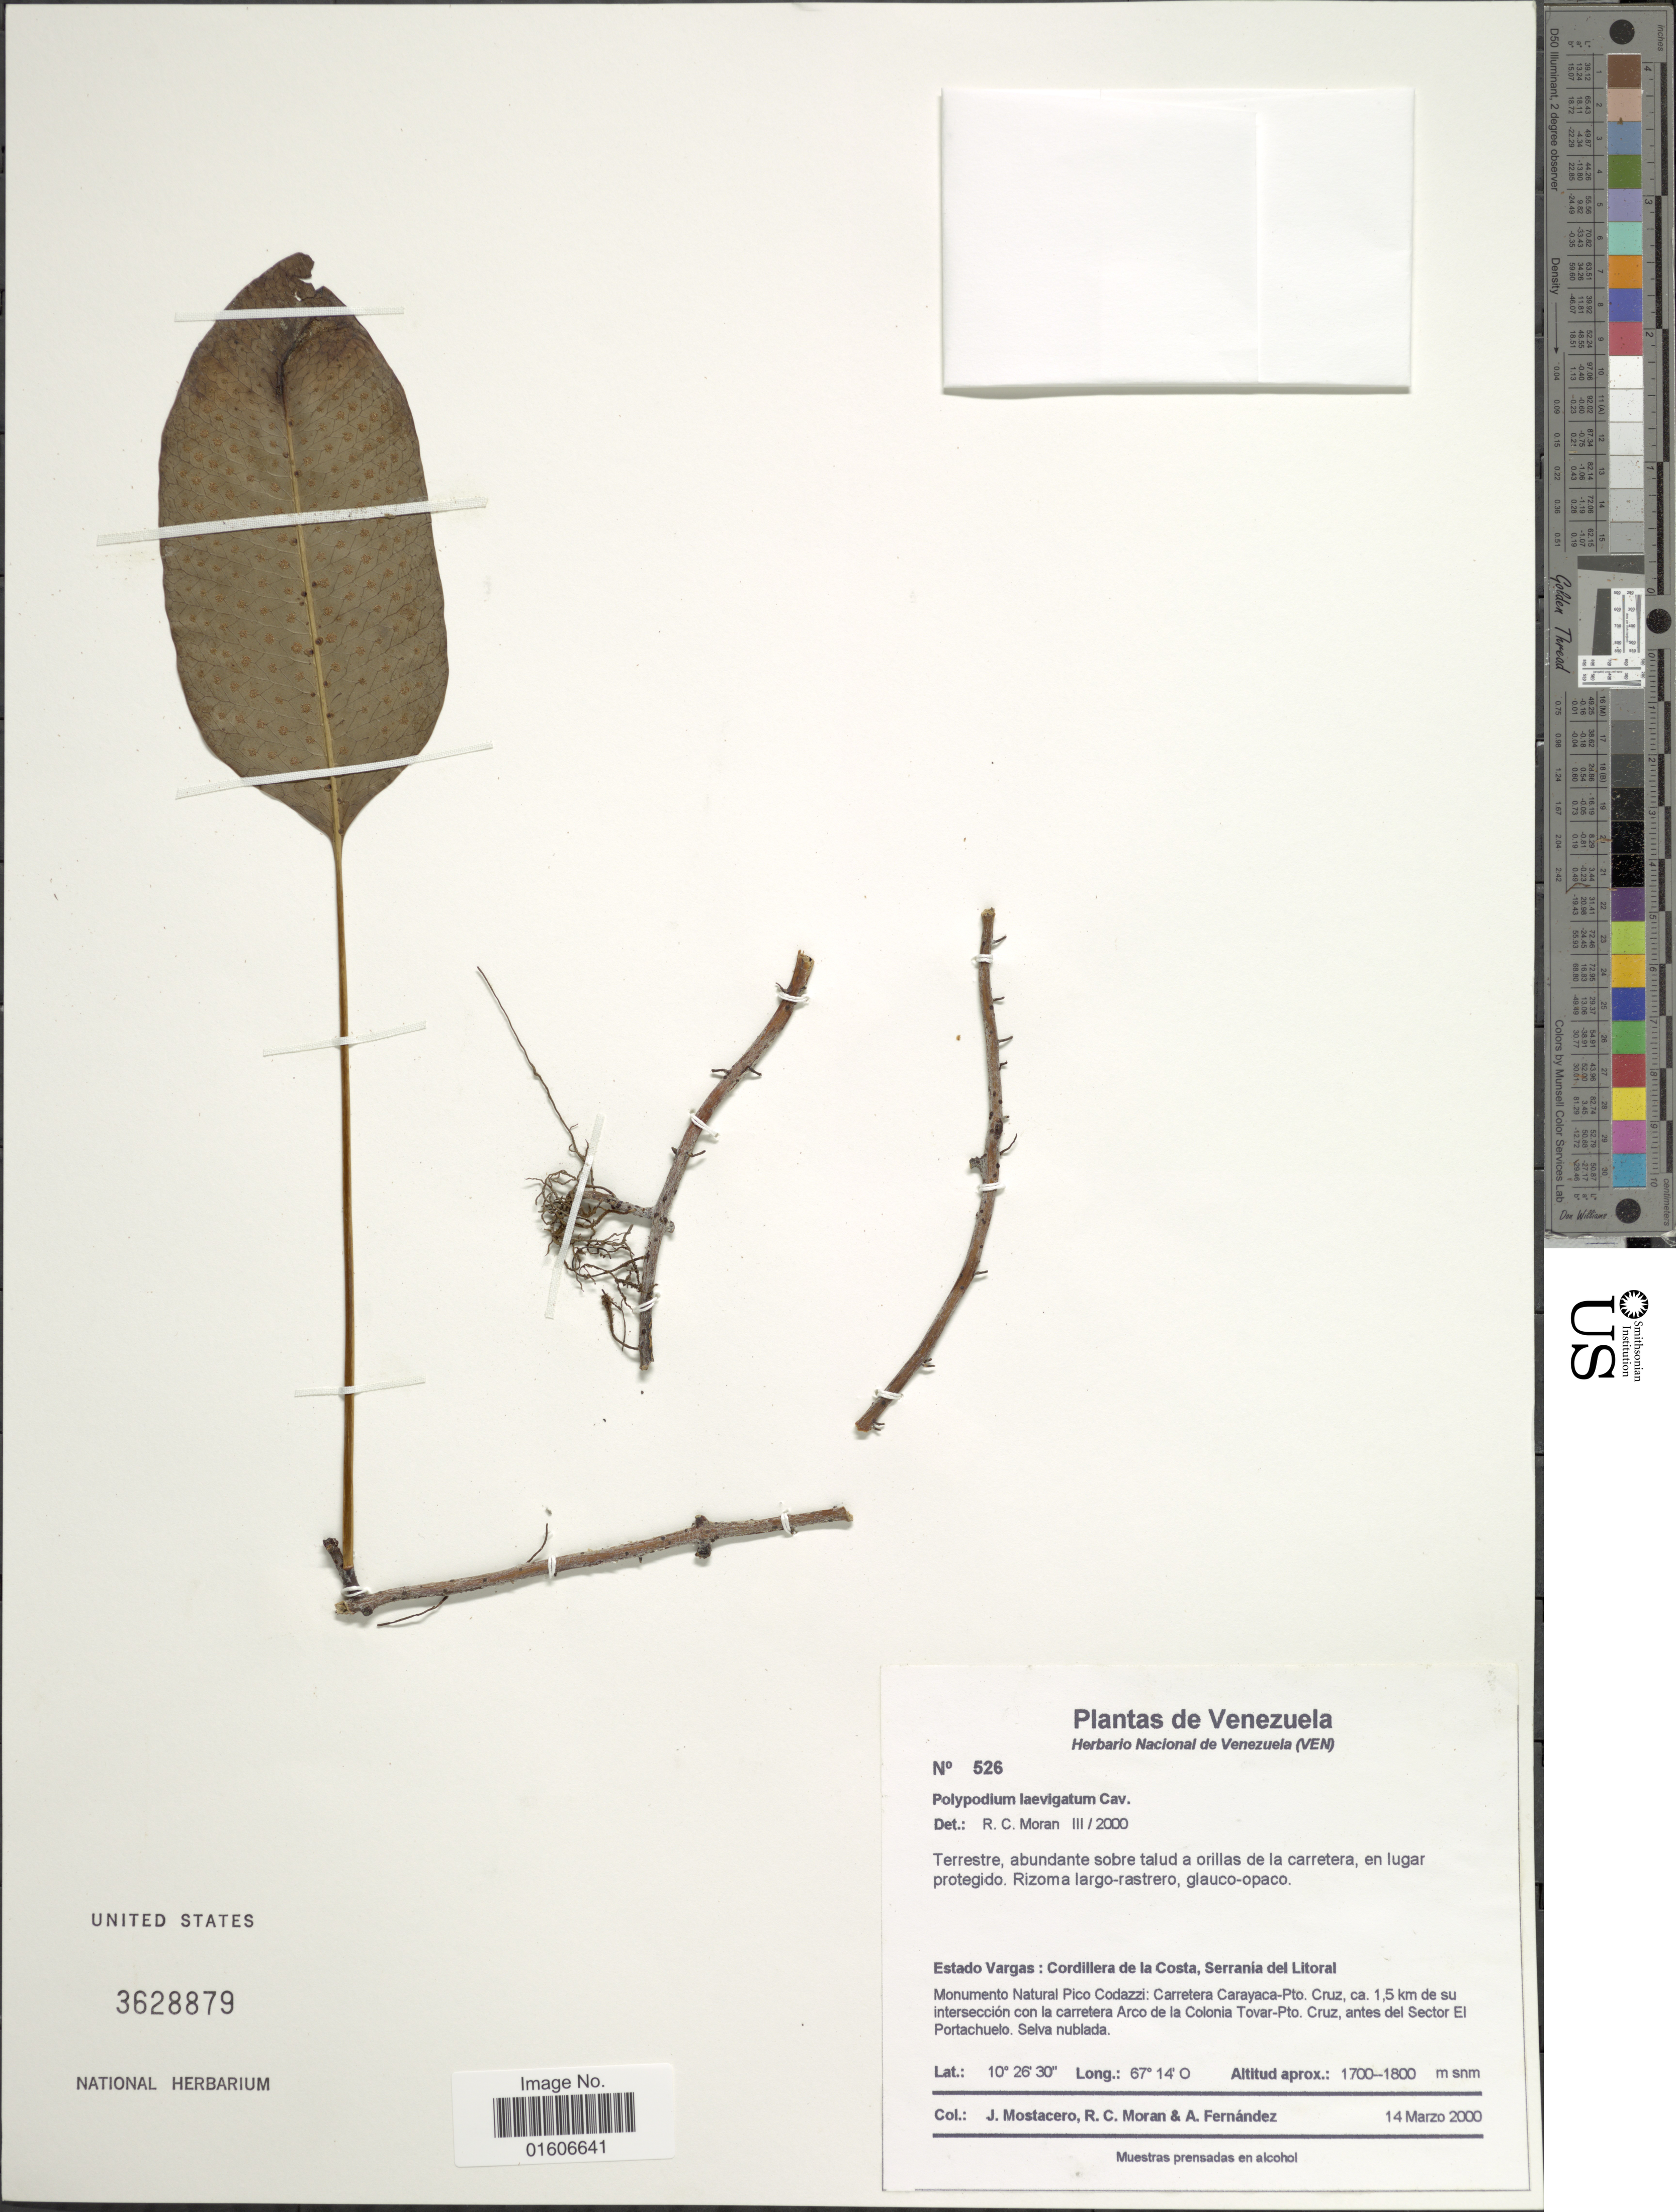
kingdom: Plantae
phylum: Tracheophyta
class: Polypodiopsida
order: Polypodiales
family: Polypodiaceae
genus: Serpocaulon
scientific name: Serpocaulon levigatum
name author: (Cav.) A.R. Sm.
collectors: J. Mostacero, R. C. Moran & A. Fernández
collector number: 526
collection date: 2000-03-14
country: Venezuela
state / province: Vargas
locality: Estado Vargas: Cordillera de la Costa, Serrania del Litoral. Monumento lNatural Pico Codazzi: Carretera Carayaca-Pto. Cruz, ca. 1,5 km de su intersección con la carretera Arco de la Colonia Tovar-Pto. Cruz, antes del Sector El Portachuelo.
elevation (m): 1700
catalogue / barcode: US 3628879